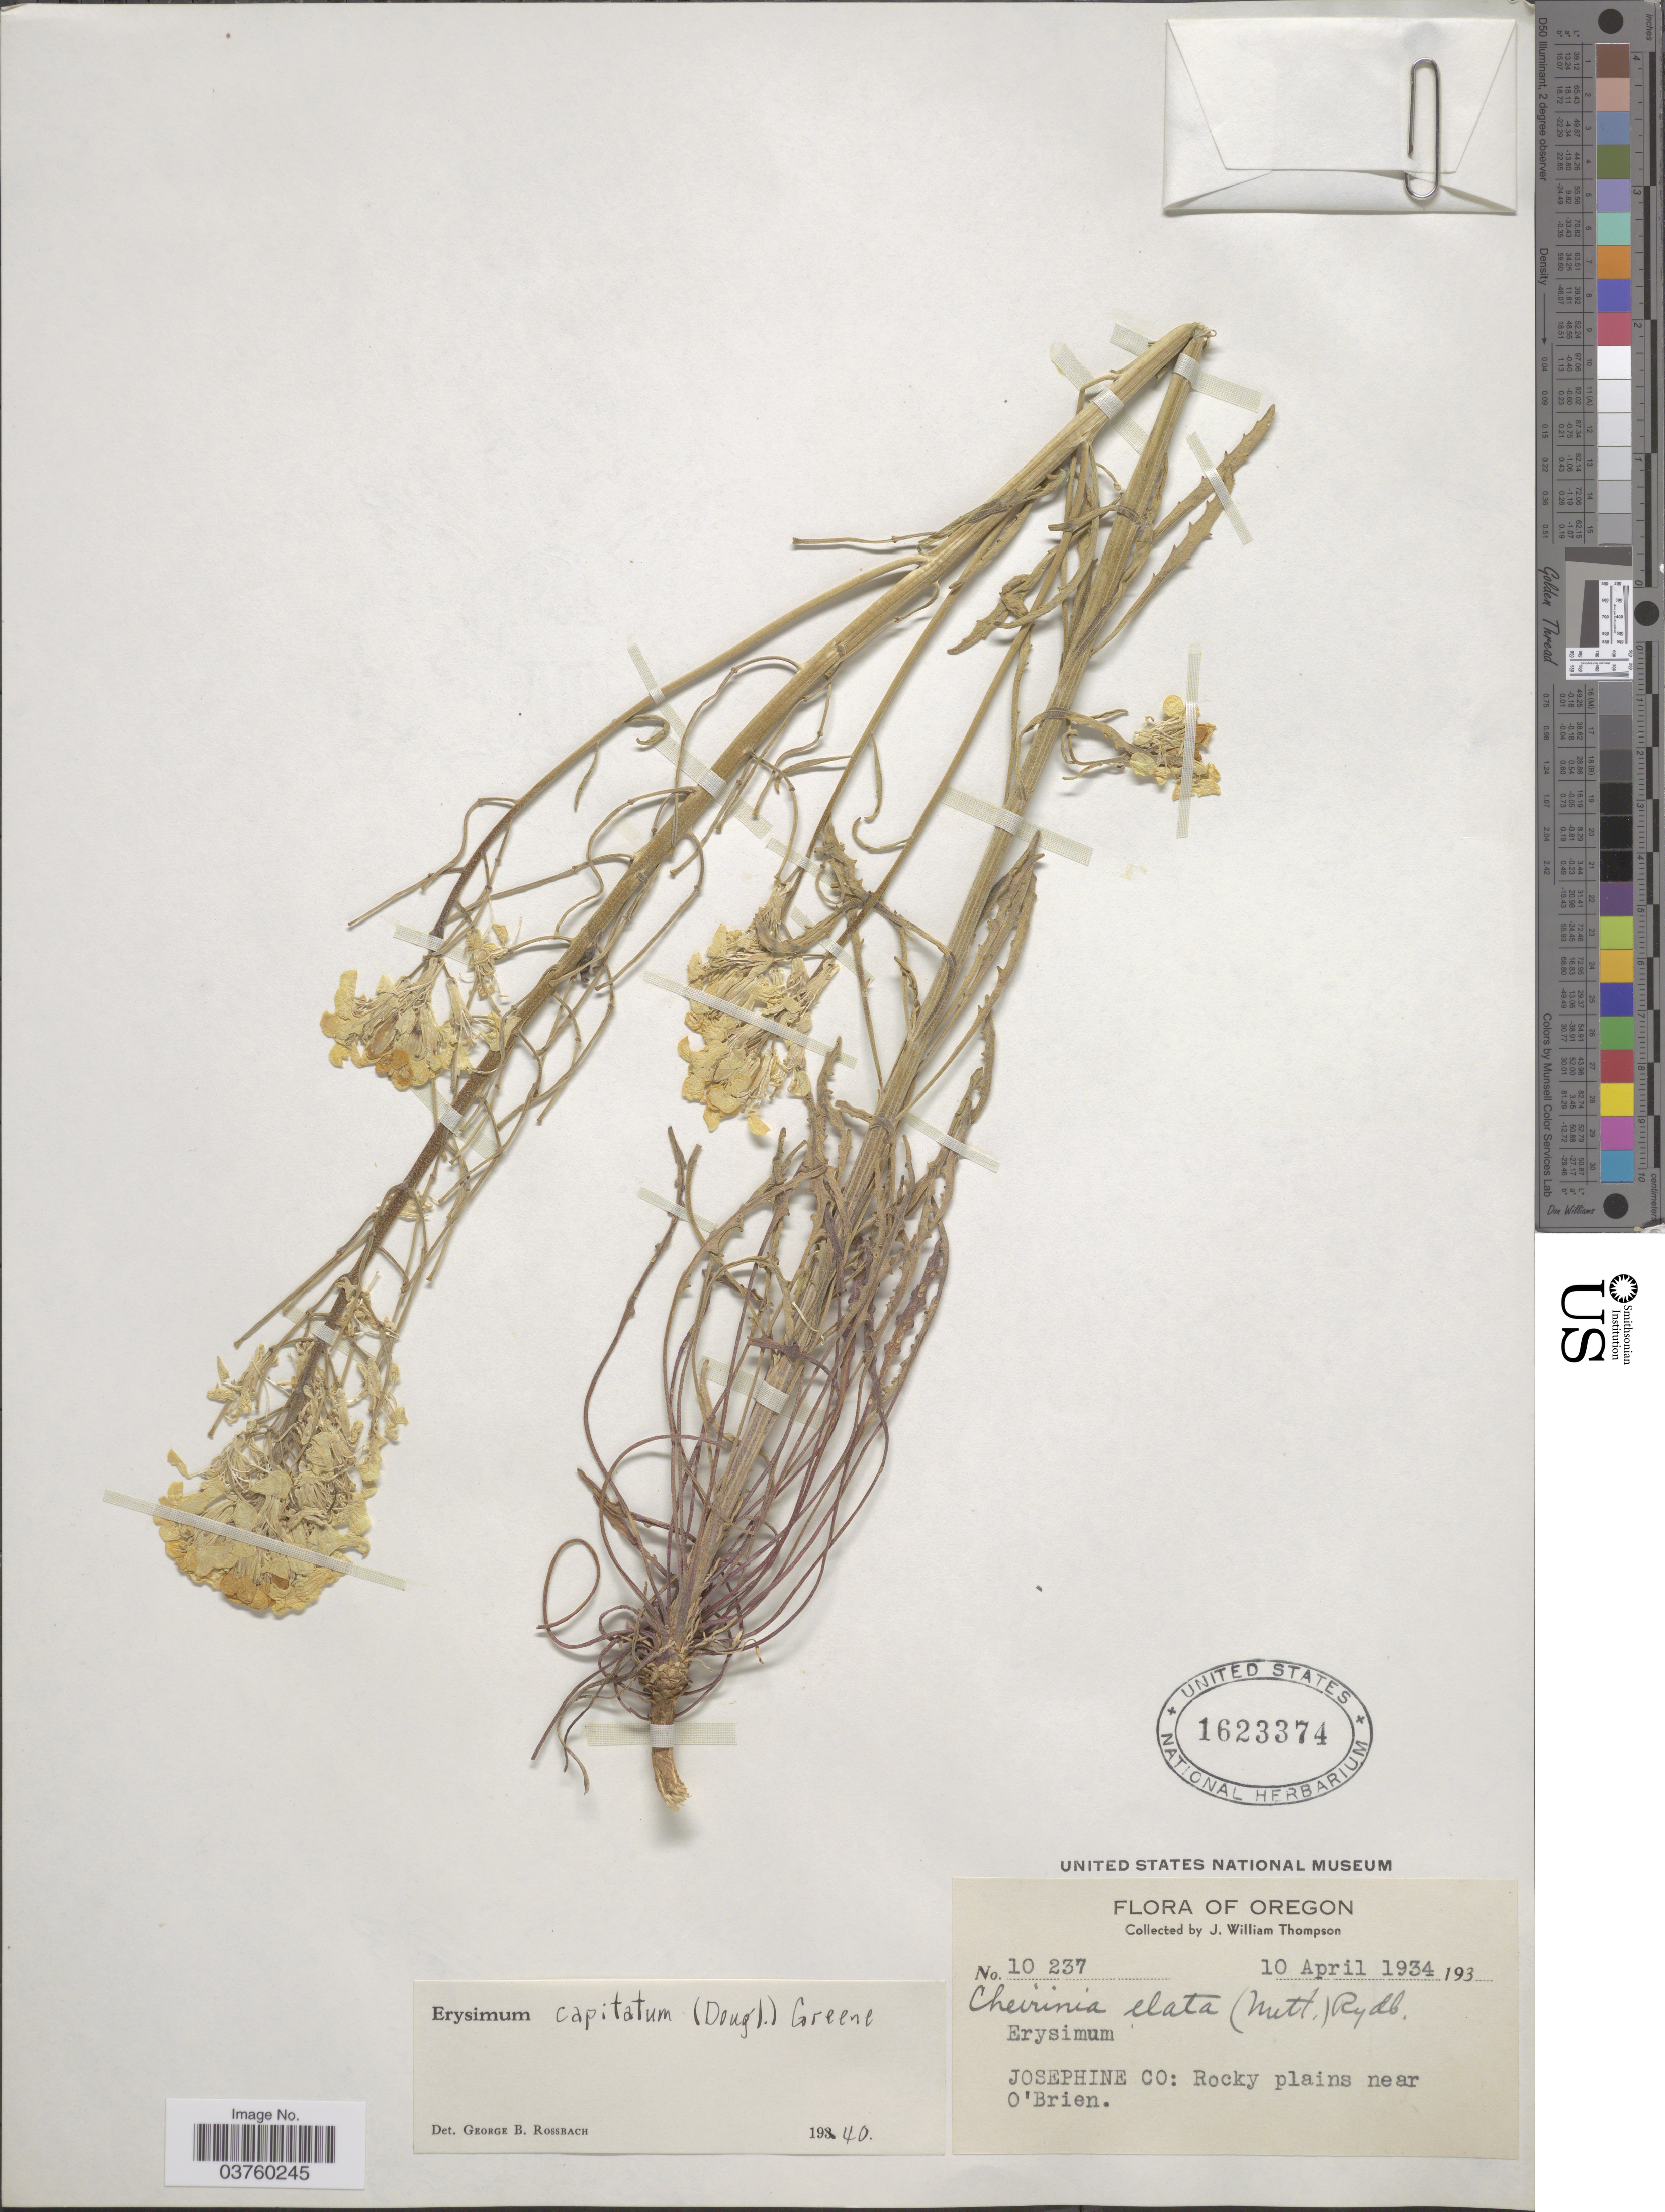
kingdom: Plantae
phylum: Tracheophyta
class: Magnoliopsida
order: Brassicales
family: Brassicaceae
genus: Erysimum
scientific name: Erysimum capitatum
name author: (Douglas ex Hook.) Greene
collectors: J. W. Thompson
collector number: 10237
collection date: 1934-04-10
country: United States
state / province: Oregon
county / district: Josephine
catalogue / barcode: US 1623374